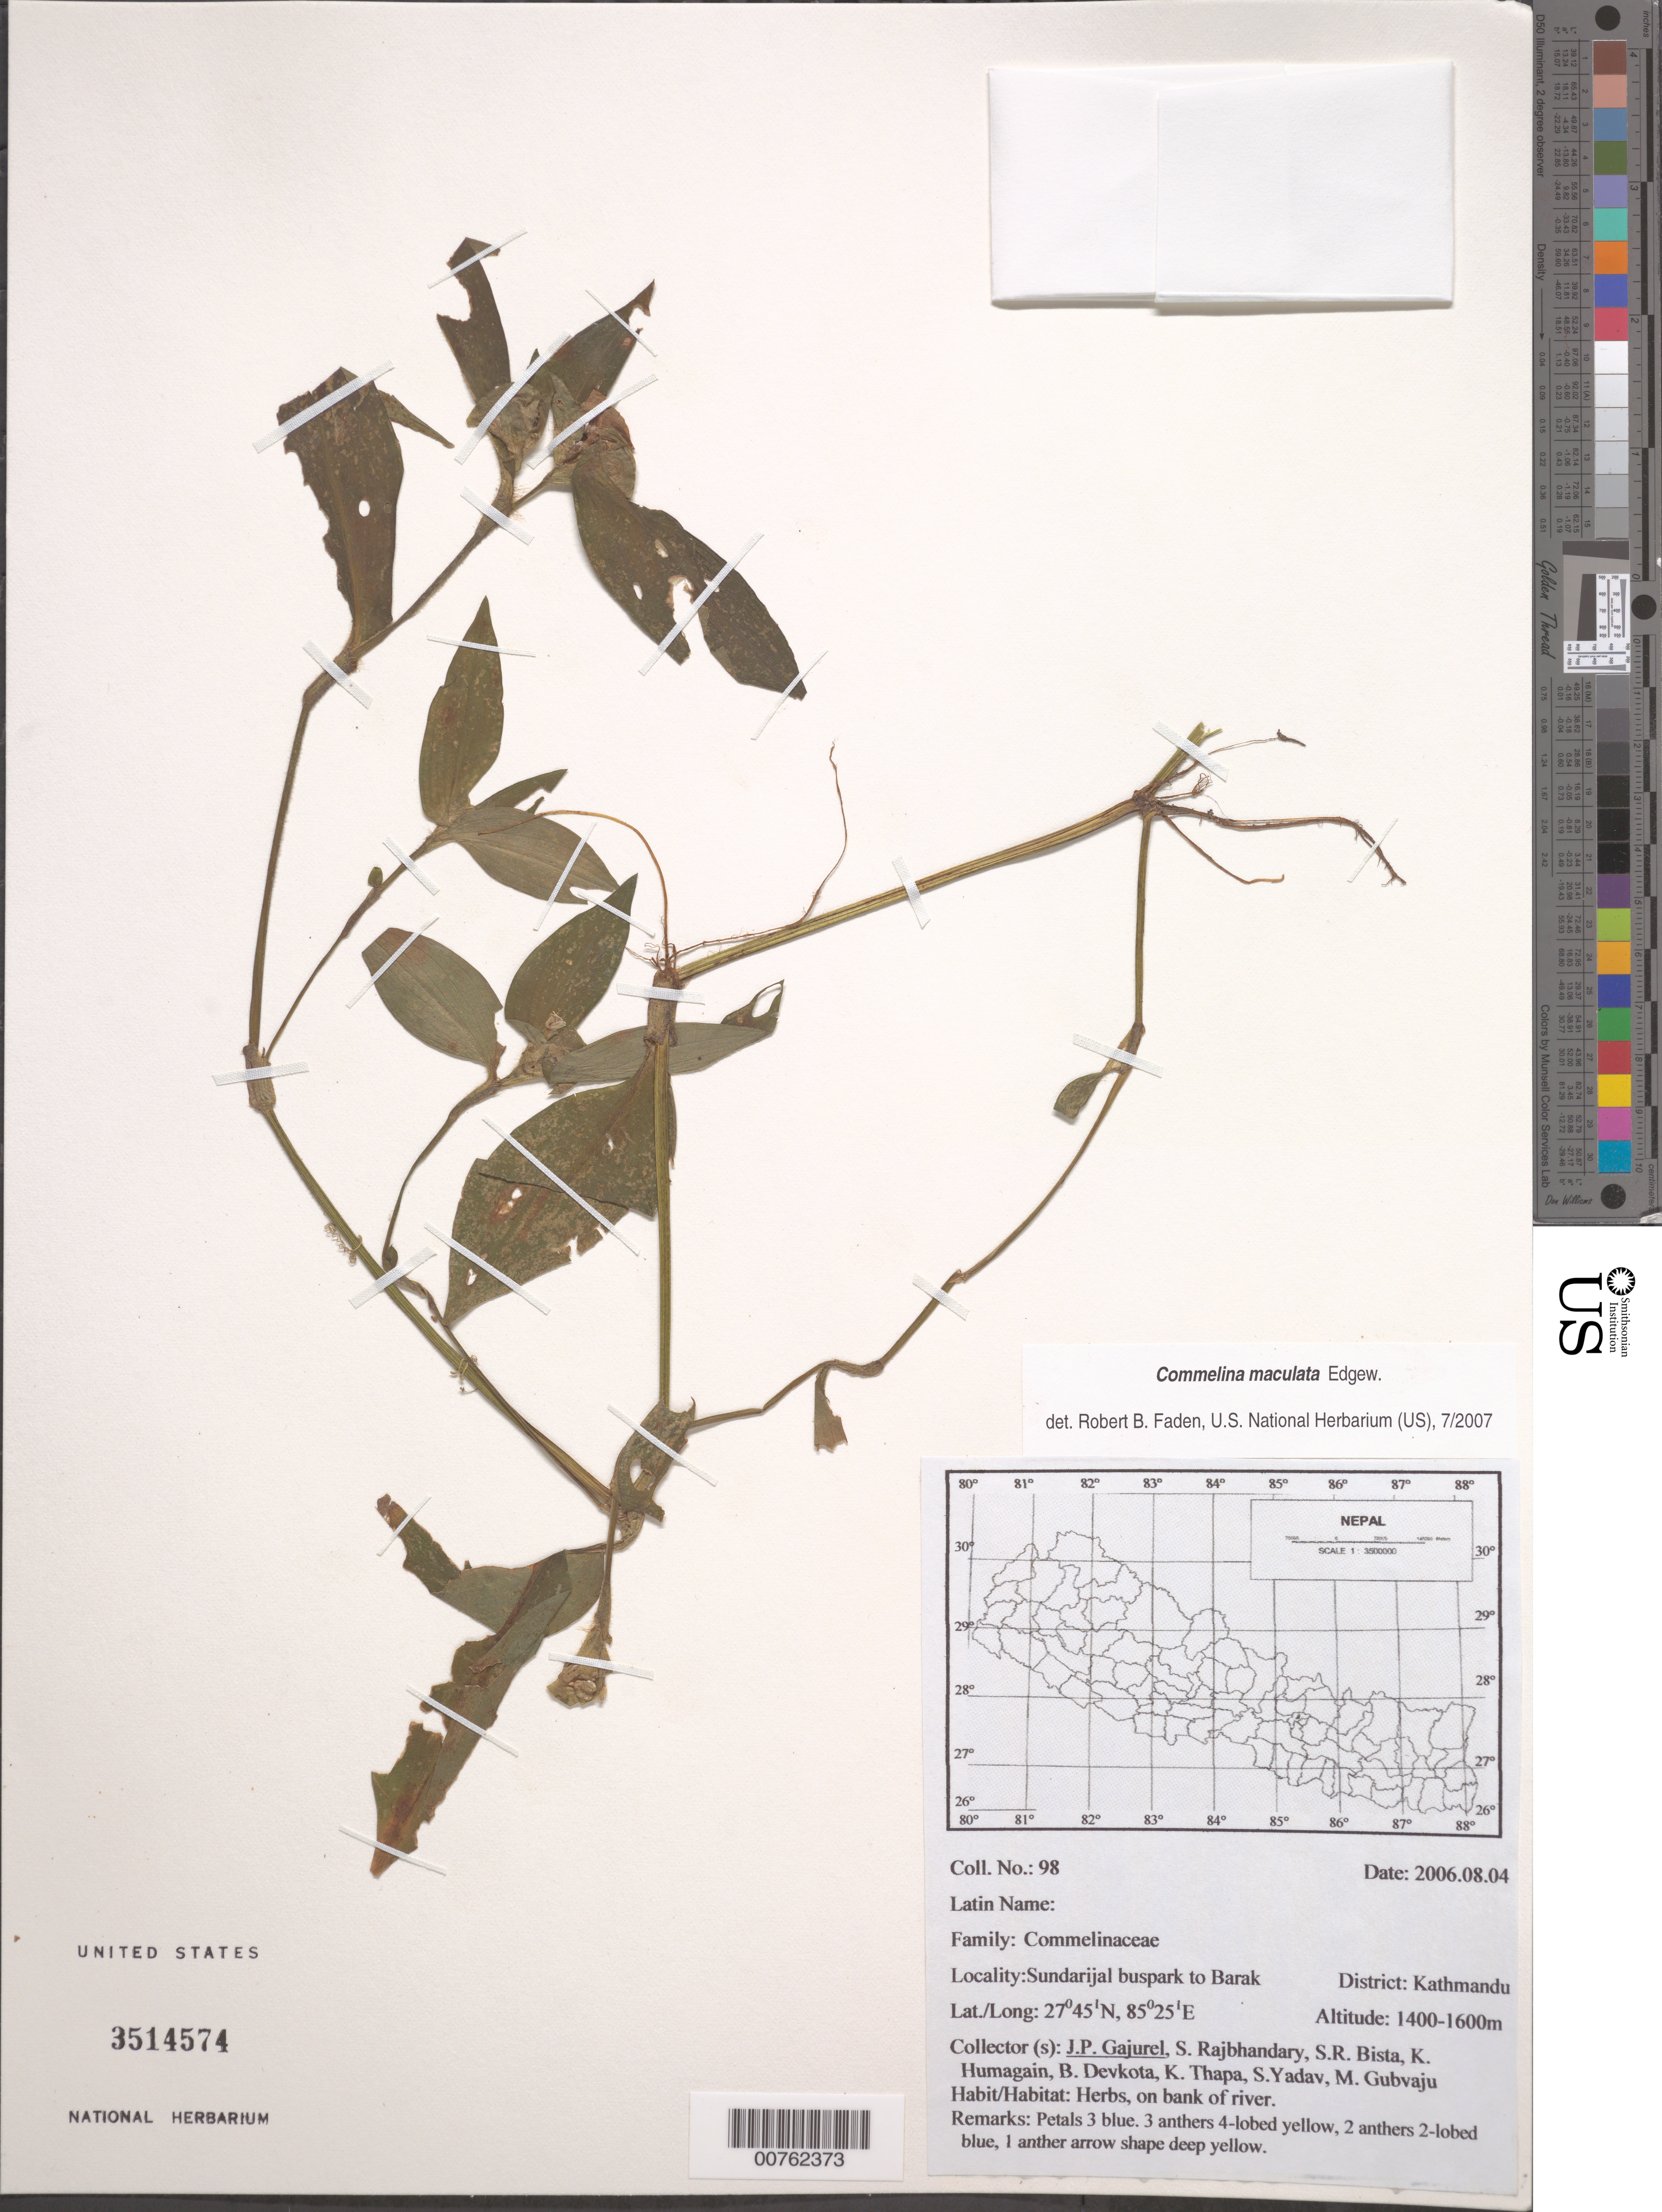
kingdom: Plantae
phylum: Tracheophyta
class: Liliopsida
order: Commelinales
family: Commelinaceae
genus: Commelina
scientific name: Commelina maculata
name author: Edgew.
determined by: Faden, Robert B., (US), Smithsonian Institution - National Museum of Natural History (UNITED STATES)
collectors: J. Gajurel, S. Rajbhandary, S. Bista, K. Humagain, B. Devkota, K. Thapa, S. Yadav & M. Gubvaju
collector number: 98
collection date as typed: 04 Aug 2006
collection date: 2006-08-04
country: Nepal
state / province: Bagmati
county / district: Kathmandu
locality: Sundarijal buspark to Barak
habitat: Herbs, on bank of river.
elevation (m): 1400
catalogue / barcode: US 3514574